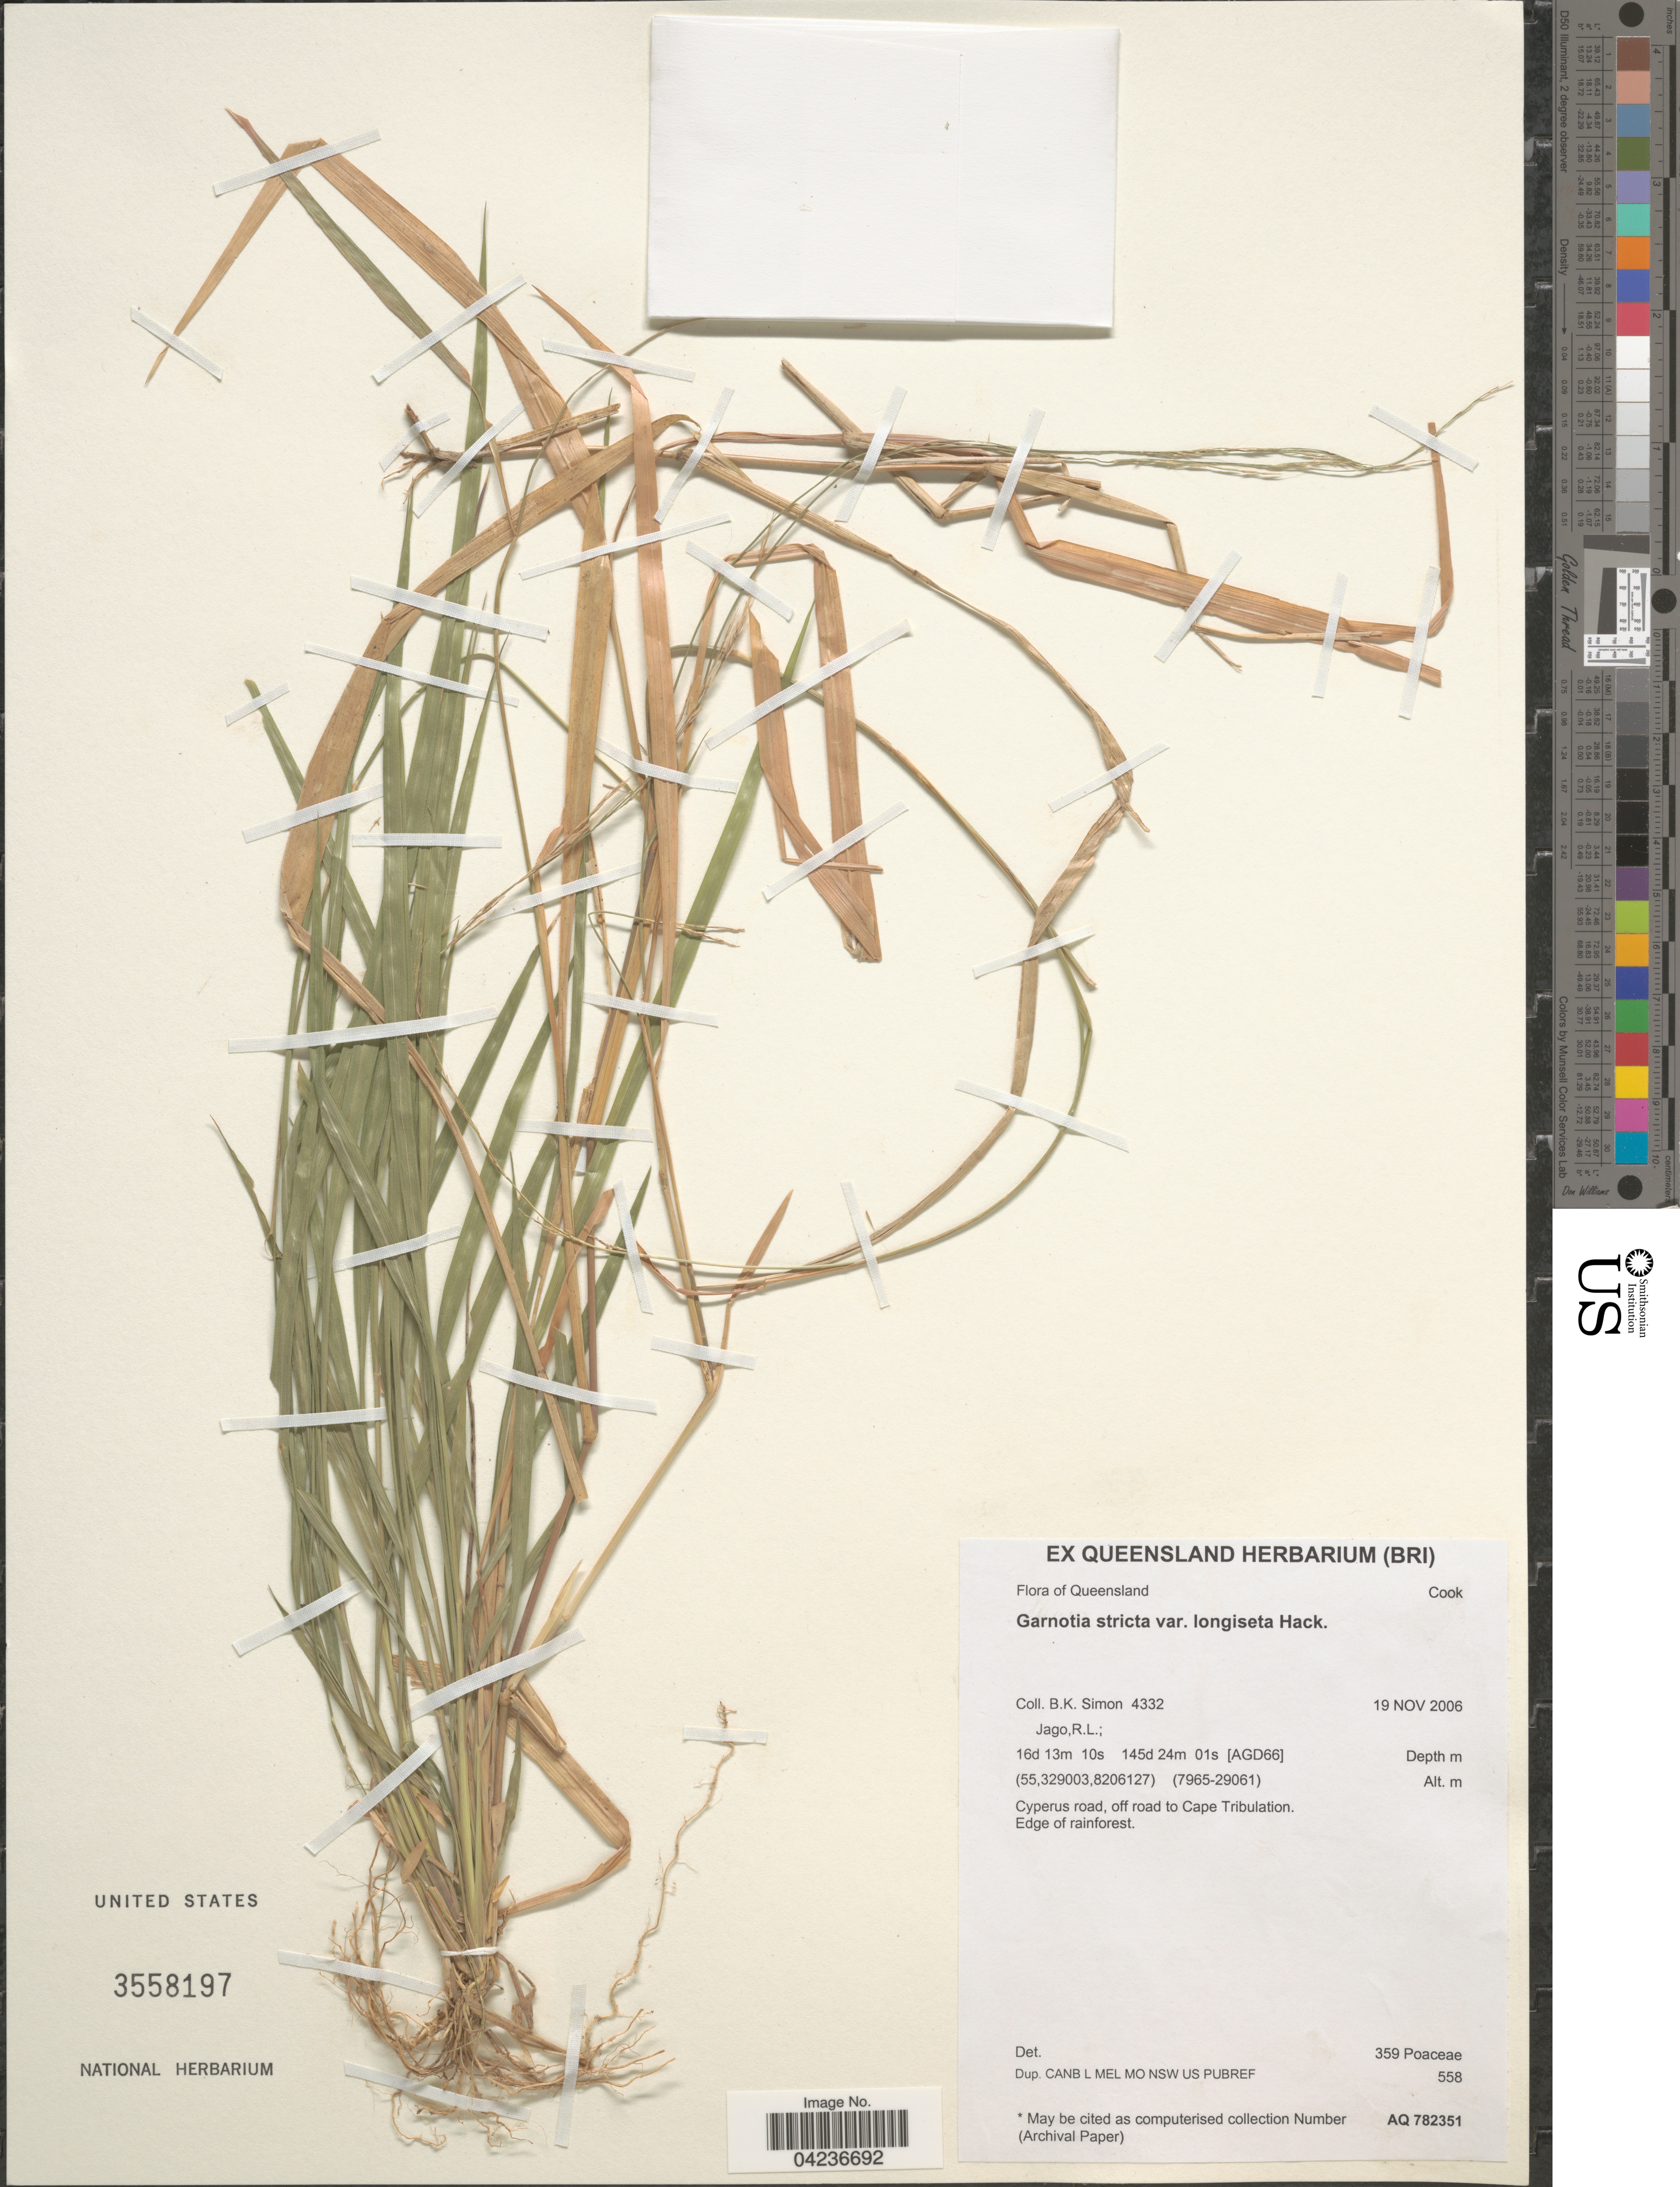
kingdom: Plantae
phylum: Tracheophyta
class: Liliopsida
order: Poales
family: Poaceae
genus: Garnotia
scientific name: Garnotia stricta var. longiseta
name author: Hack. in Kneuck.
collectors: B. K. Simon & R. Jago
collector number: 4332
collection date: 2006-11-19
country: Australia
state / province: Queensland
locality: Cyperus road, off road to Cape Tribulation. [AGD66].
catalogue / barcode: US 3558197